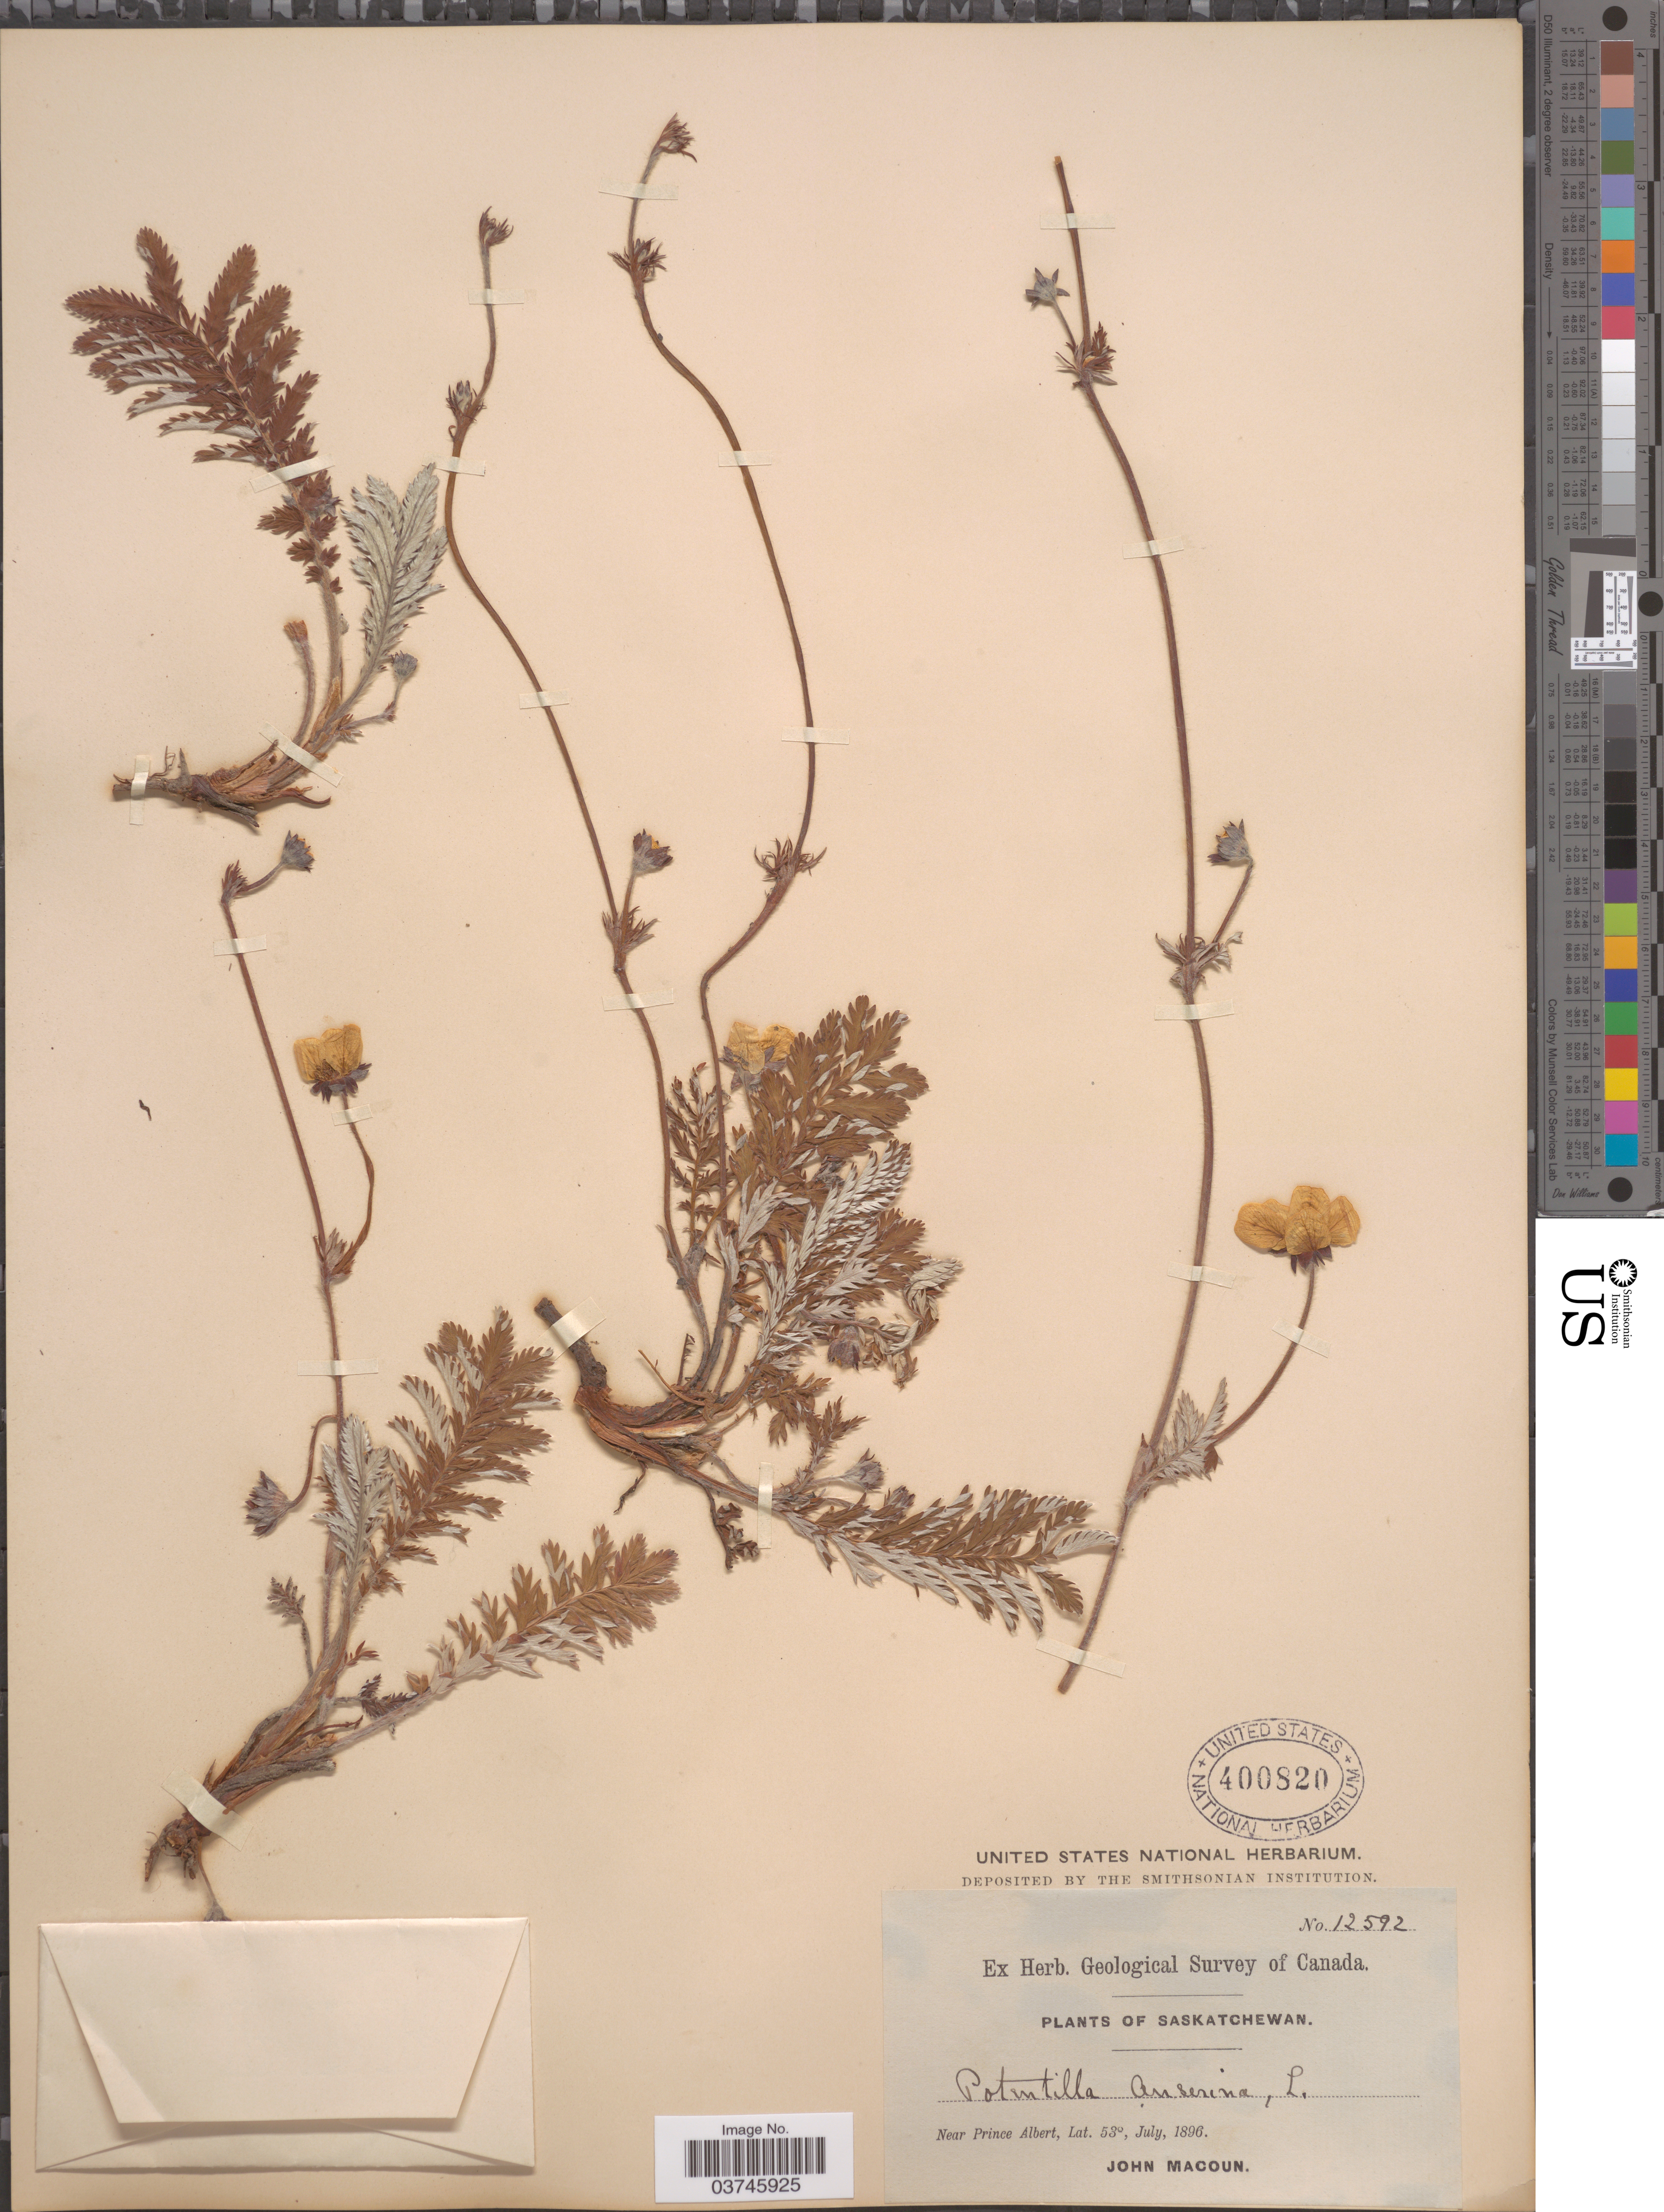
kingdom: Plantae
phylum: Tracheophyta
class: Magnoliopsida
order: Rosales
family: Rosaceae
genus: Argentina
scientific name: Argentina anserina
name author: (L.) Rydb.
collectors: J. Macoun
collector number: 12592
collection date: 1896-07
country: Canada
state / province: Saskatchewan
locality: Near Prince Albert.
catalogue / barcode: US 400820